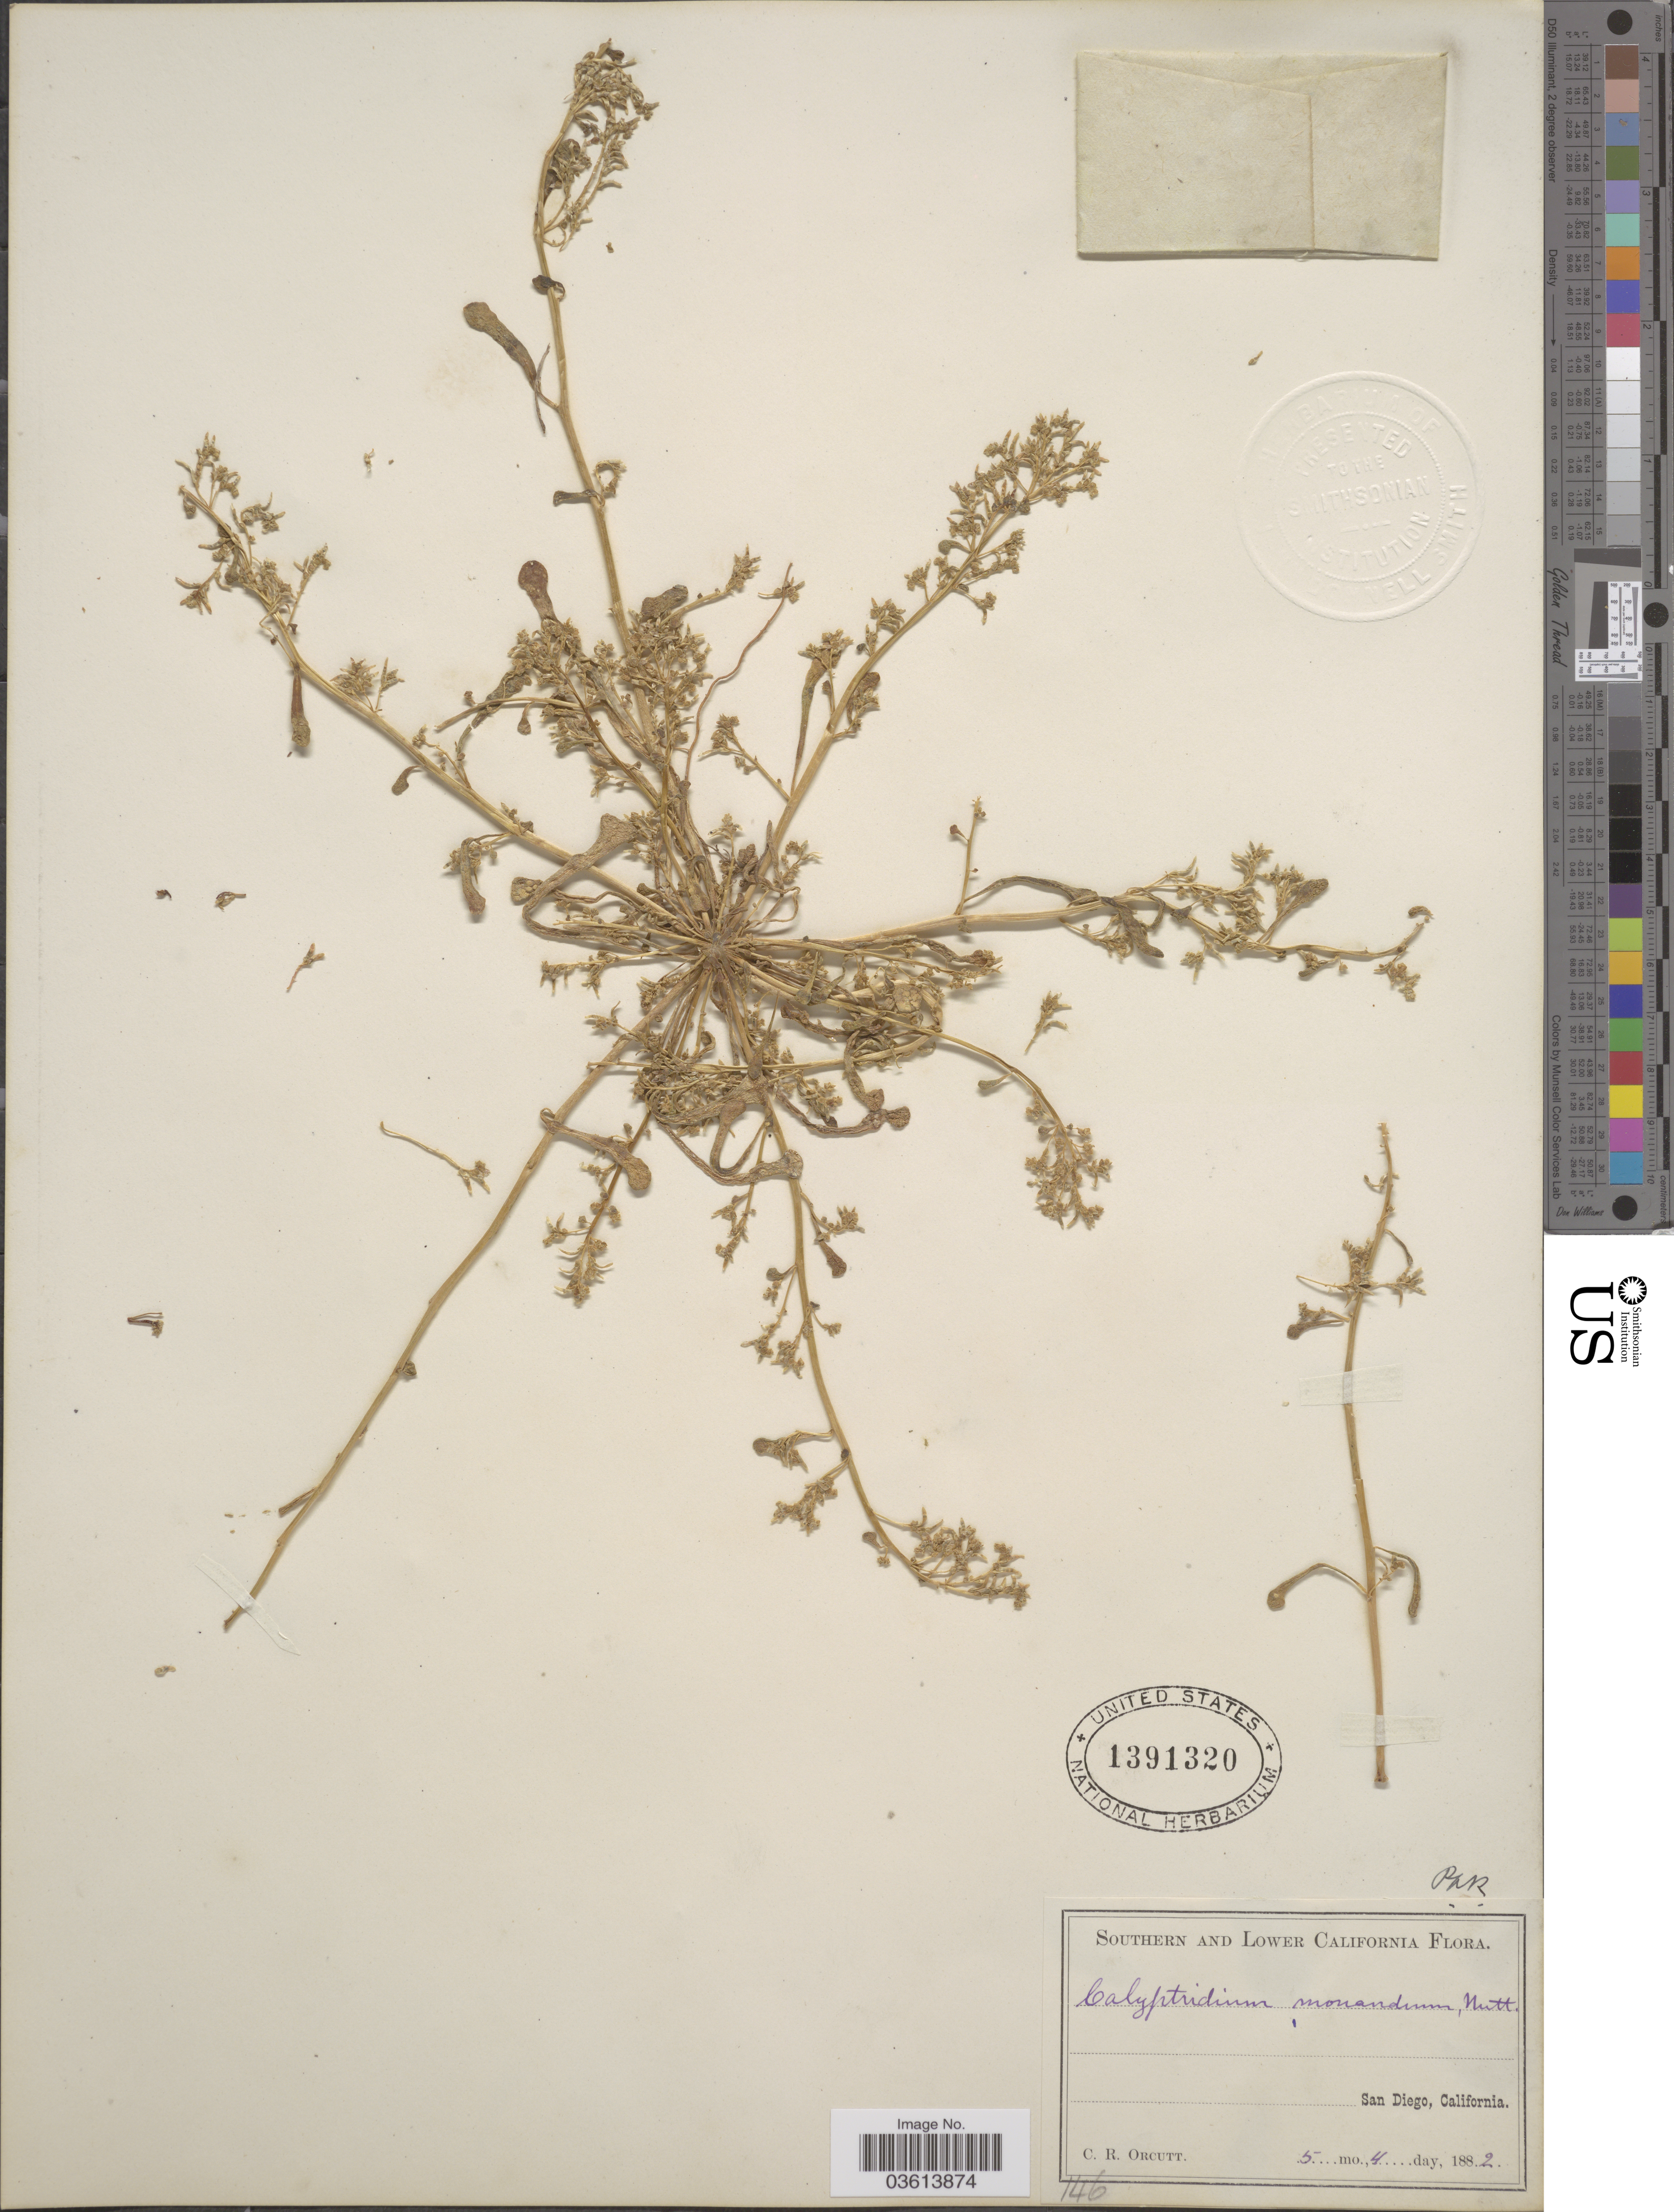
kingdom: Plantae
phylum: Tracheophyta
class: Magnoliopsida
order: Caryophyllales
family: Montiaceae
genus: Calyptridium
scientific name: Calyptridium monandrum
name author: (Nutt.) Nutt.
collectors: C. R. Orcutt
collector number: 146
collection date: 1882-05-04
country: United States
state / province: California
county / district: San Diego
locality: San Diego. Southern California.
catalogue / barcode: US 1391320